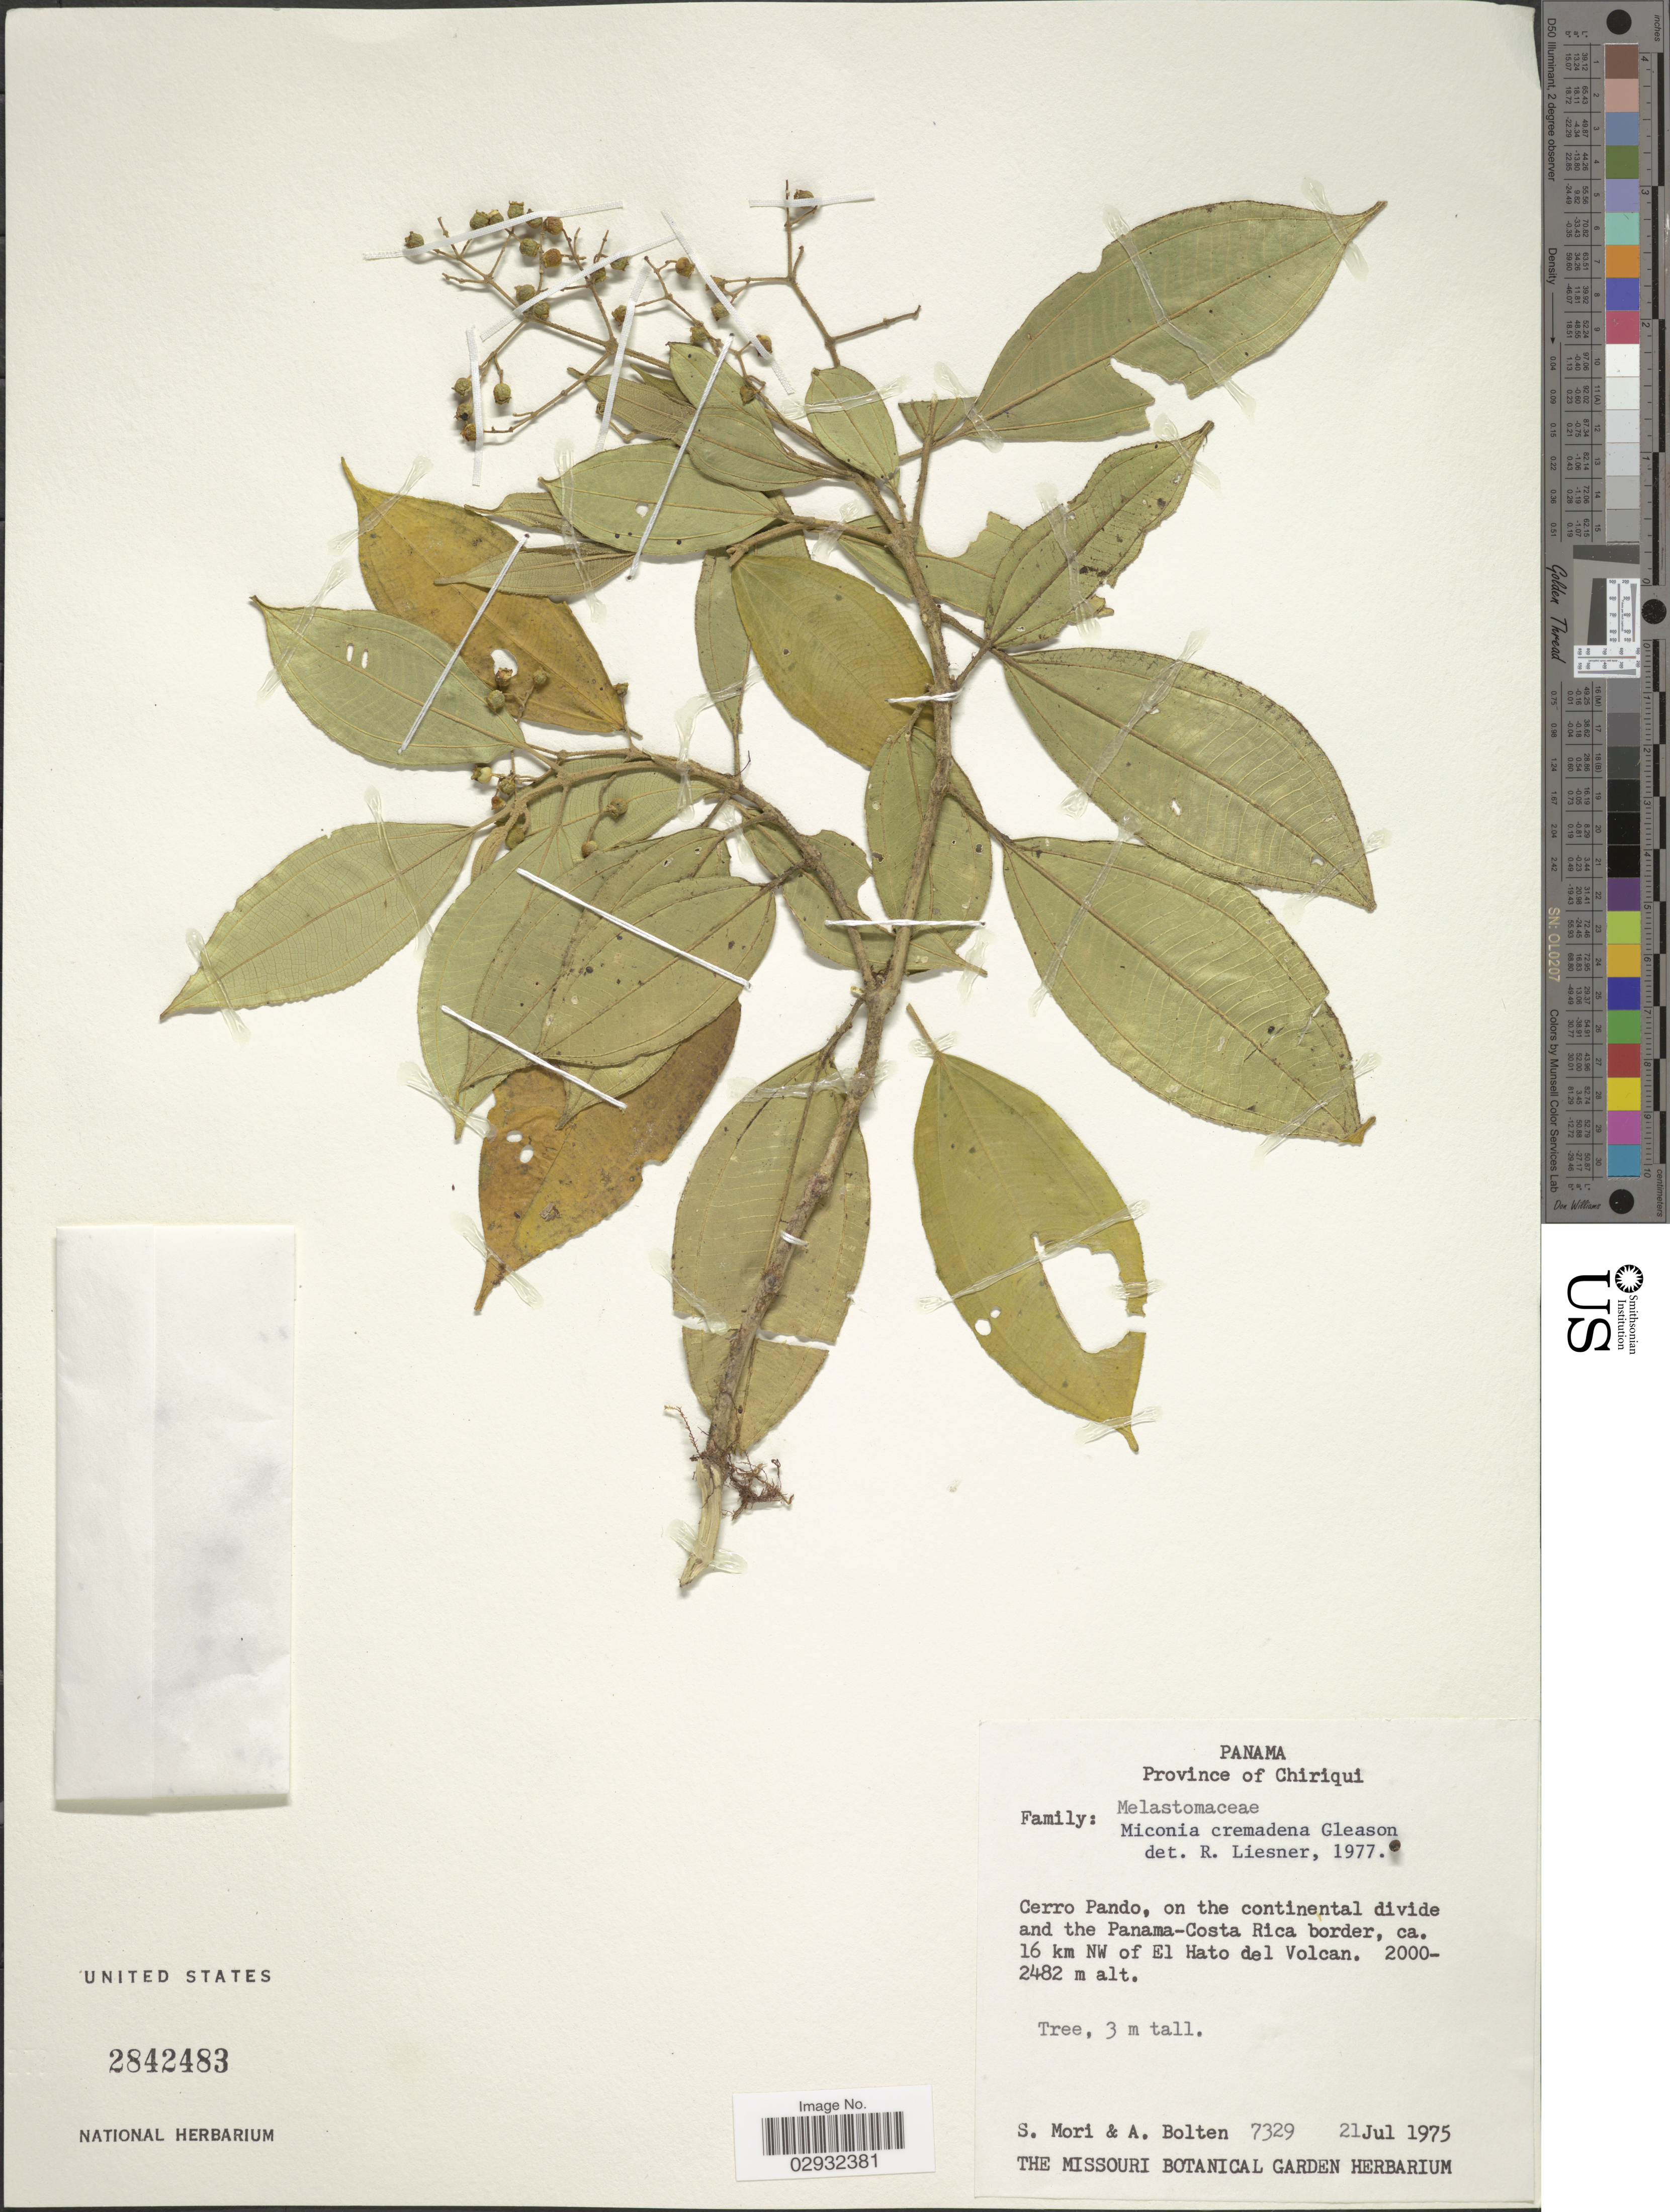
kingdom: Plantae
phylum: Tracheophyta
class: Magnoliopsida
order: Myrtales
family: Melastomataceae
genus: Miconia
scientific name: Miconia cremadena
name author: Gleason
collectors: S. Mori & A. Bolten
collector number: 7329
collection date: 1975-07-21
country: Panama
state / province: Chiriqui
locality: Cerro Pando, on the continental divide and the Panama-Costa Rica border, ca. 16 km NW of El Hato del Volcan.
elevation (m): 2000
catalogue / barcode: US 2842483